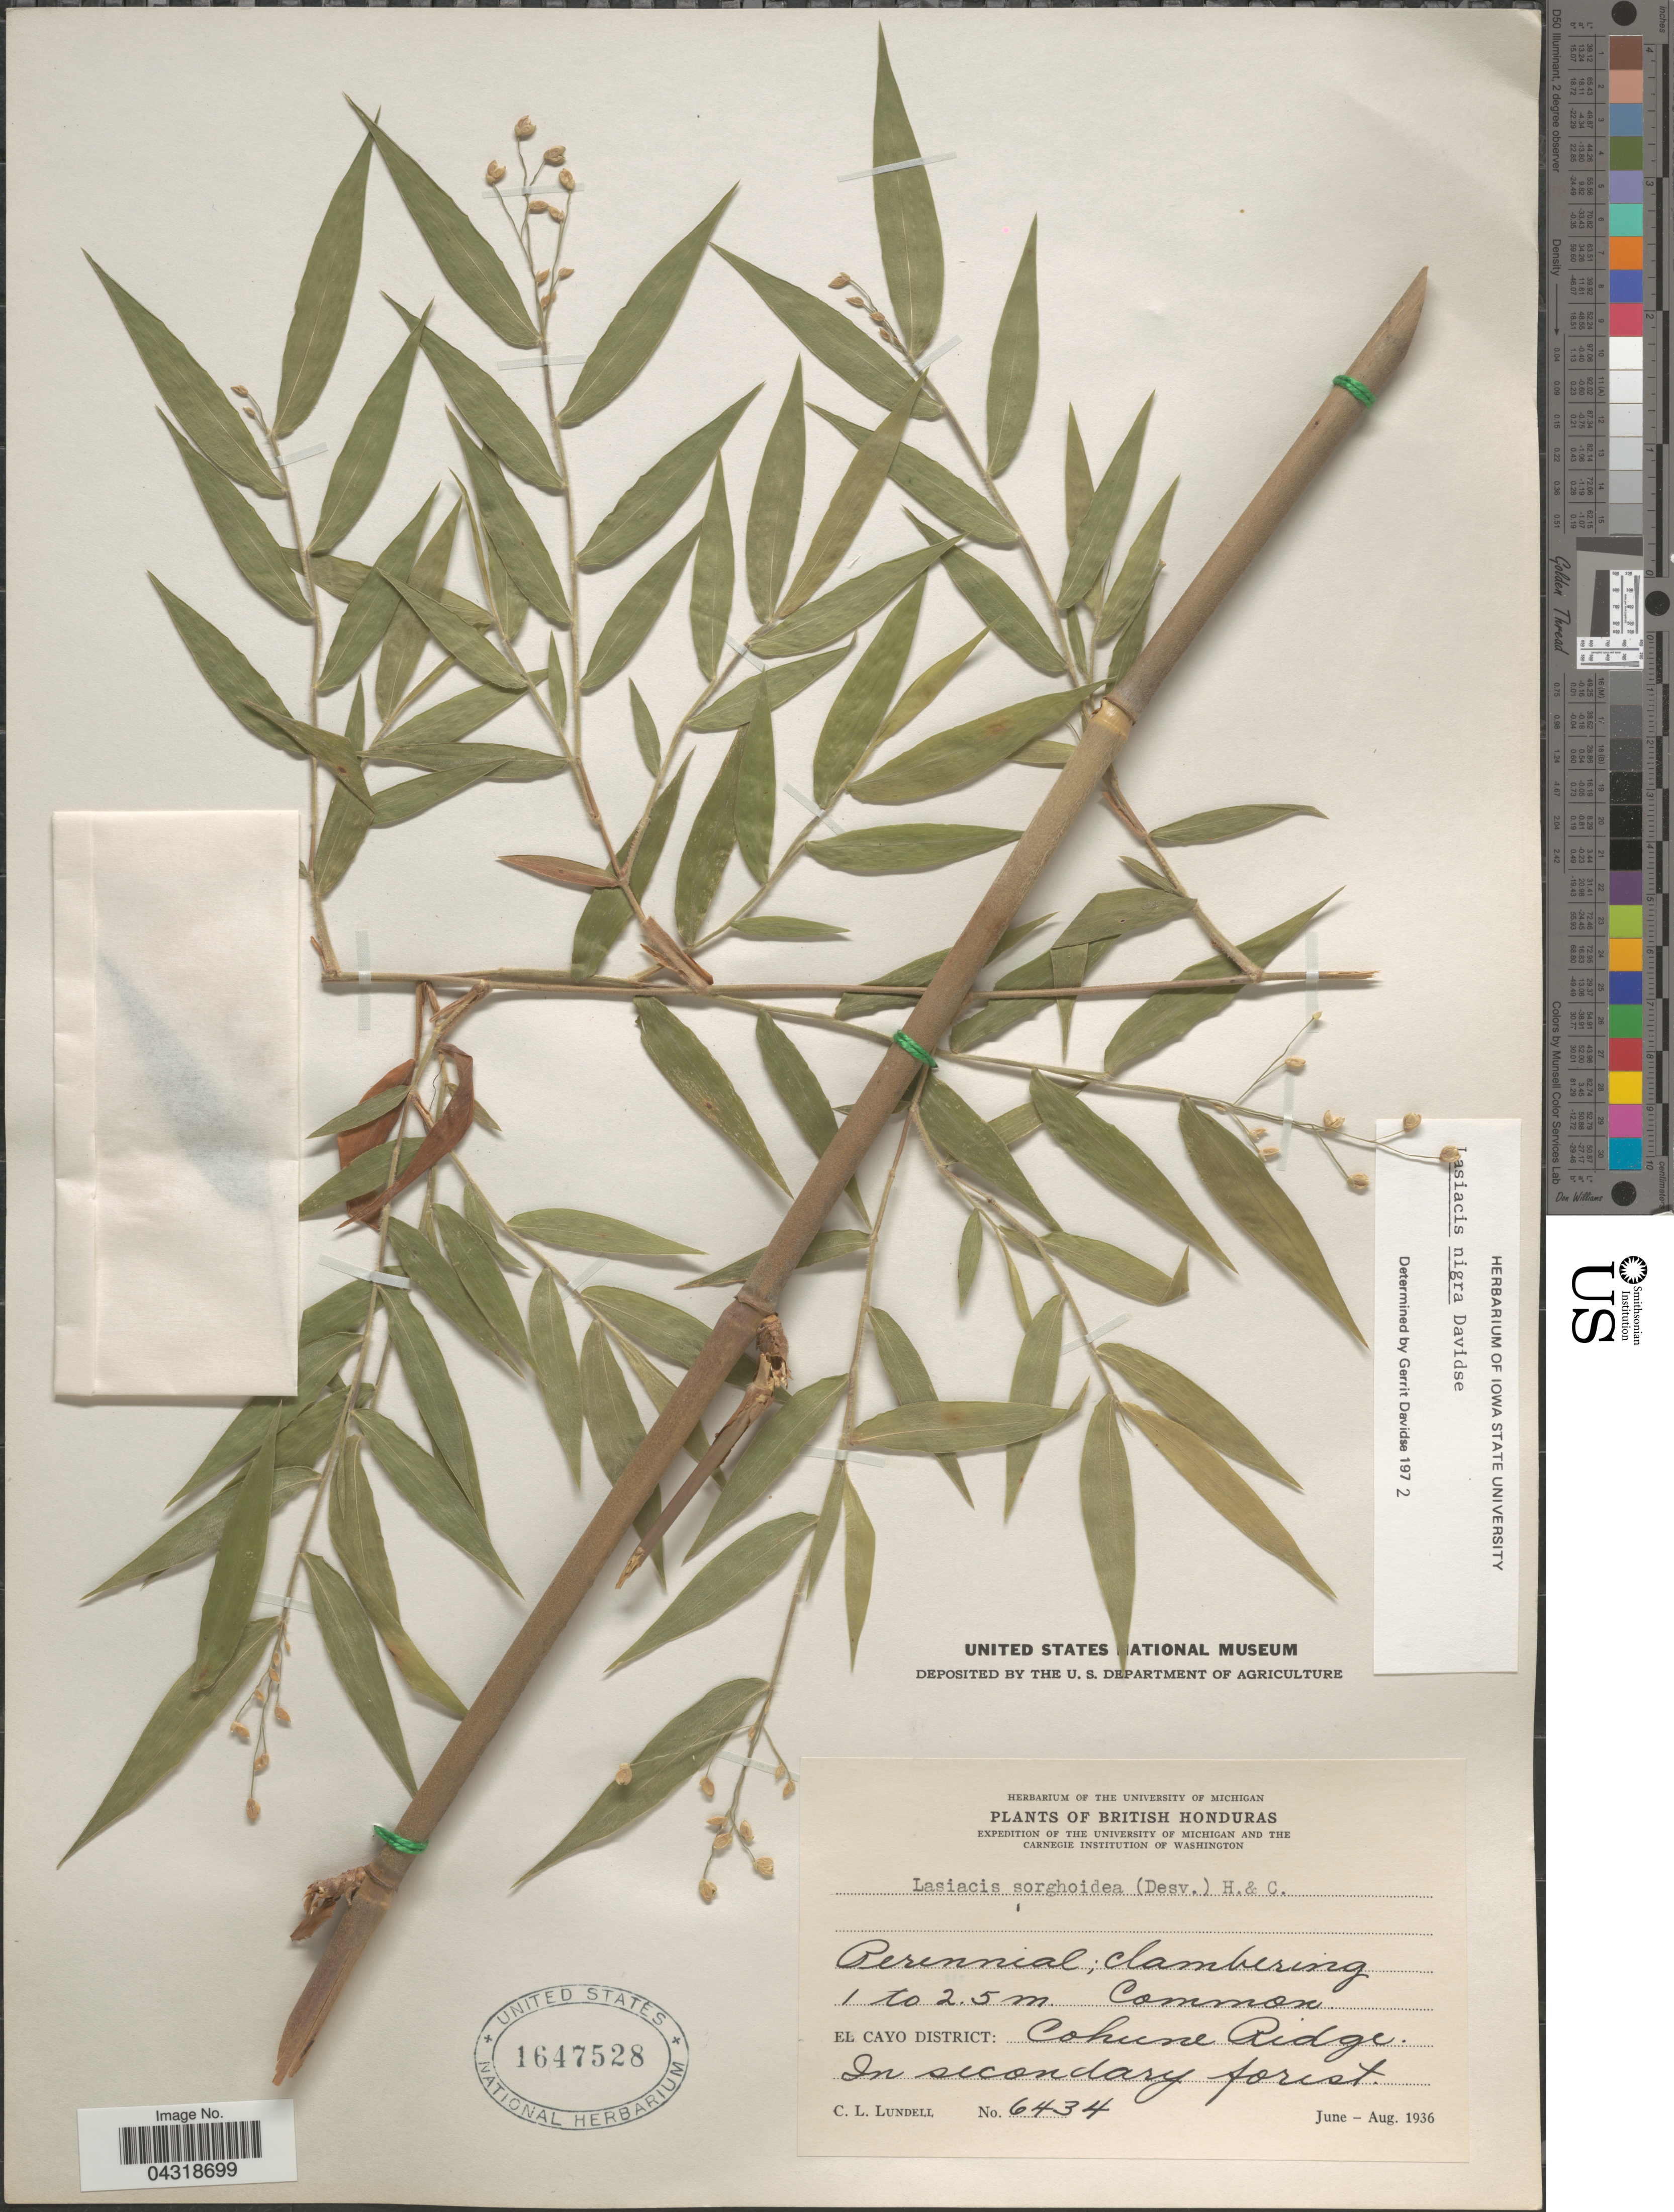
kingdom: Plantae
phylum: Tracheophyta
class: Liliopsida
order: Poales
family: Poaceae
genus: Lasiacis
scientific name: Lasiacis oaxacensis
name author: (Steud.) Hitchc.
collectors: C. L. Lundell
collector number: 6434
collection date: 1936-06/1936-08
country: Belize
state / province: Cayo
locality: British Honduras. Expedition of the University of Michigan and the Carnegie Institution of Washington. El Cayo District: Cohune Ridge.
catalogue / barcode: US 1647528